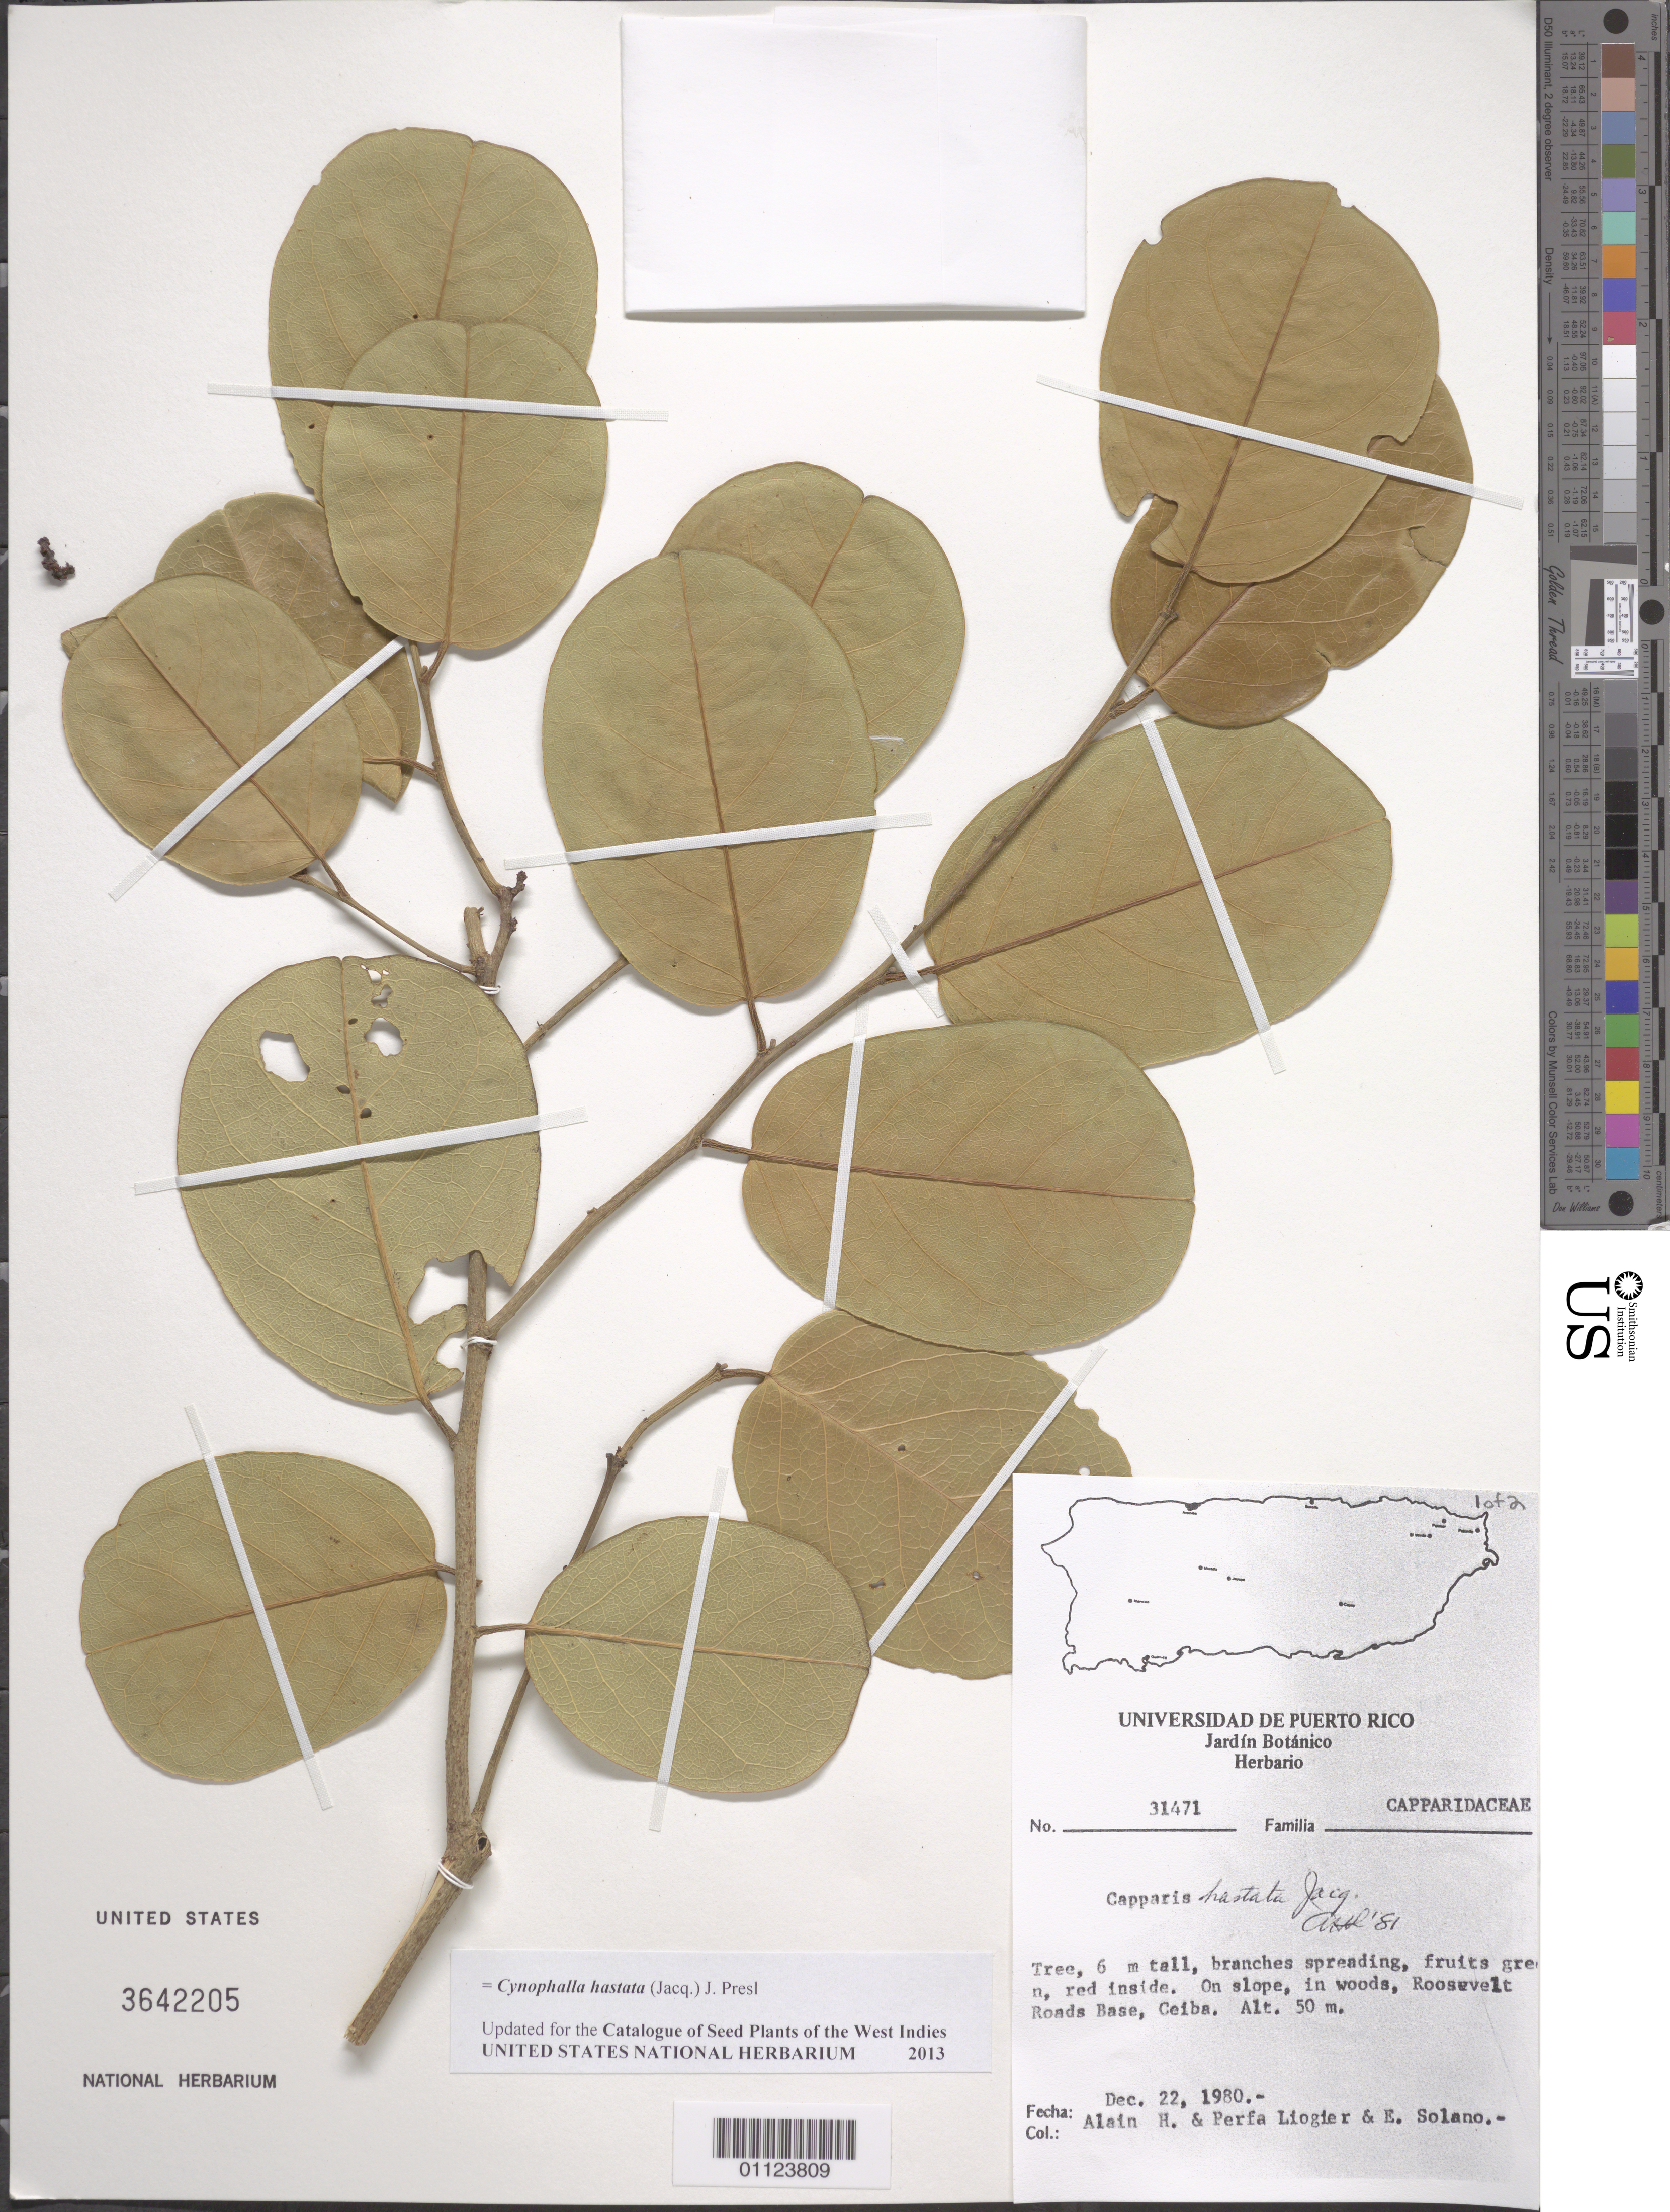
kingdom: Plantae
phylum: Tracheophyta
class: Magnoliopsida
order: Brassicales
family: Capparaceae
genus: Cynophalla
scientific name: Cynophalla hastata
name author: (Jacq.) J. Presl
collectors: A. H. Liogier, M. P. Liogier & E. Solano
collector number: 31471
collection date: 1980-12-22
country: Puerto Rico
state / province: Ceiba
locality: Roosevelt Roads Base, Ceiba.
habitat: On slope, in woods.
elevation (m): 50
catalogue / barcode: US 3642205